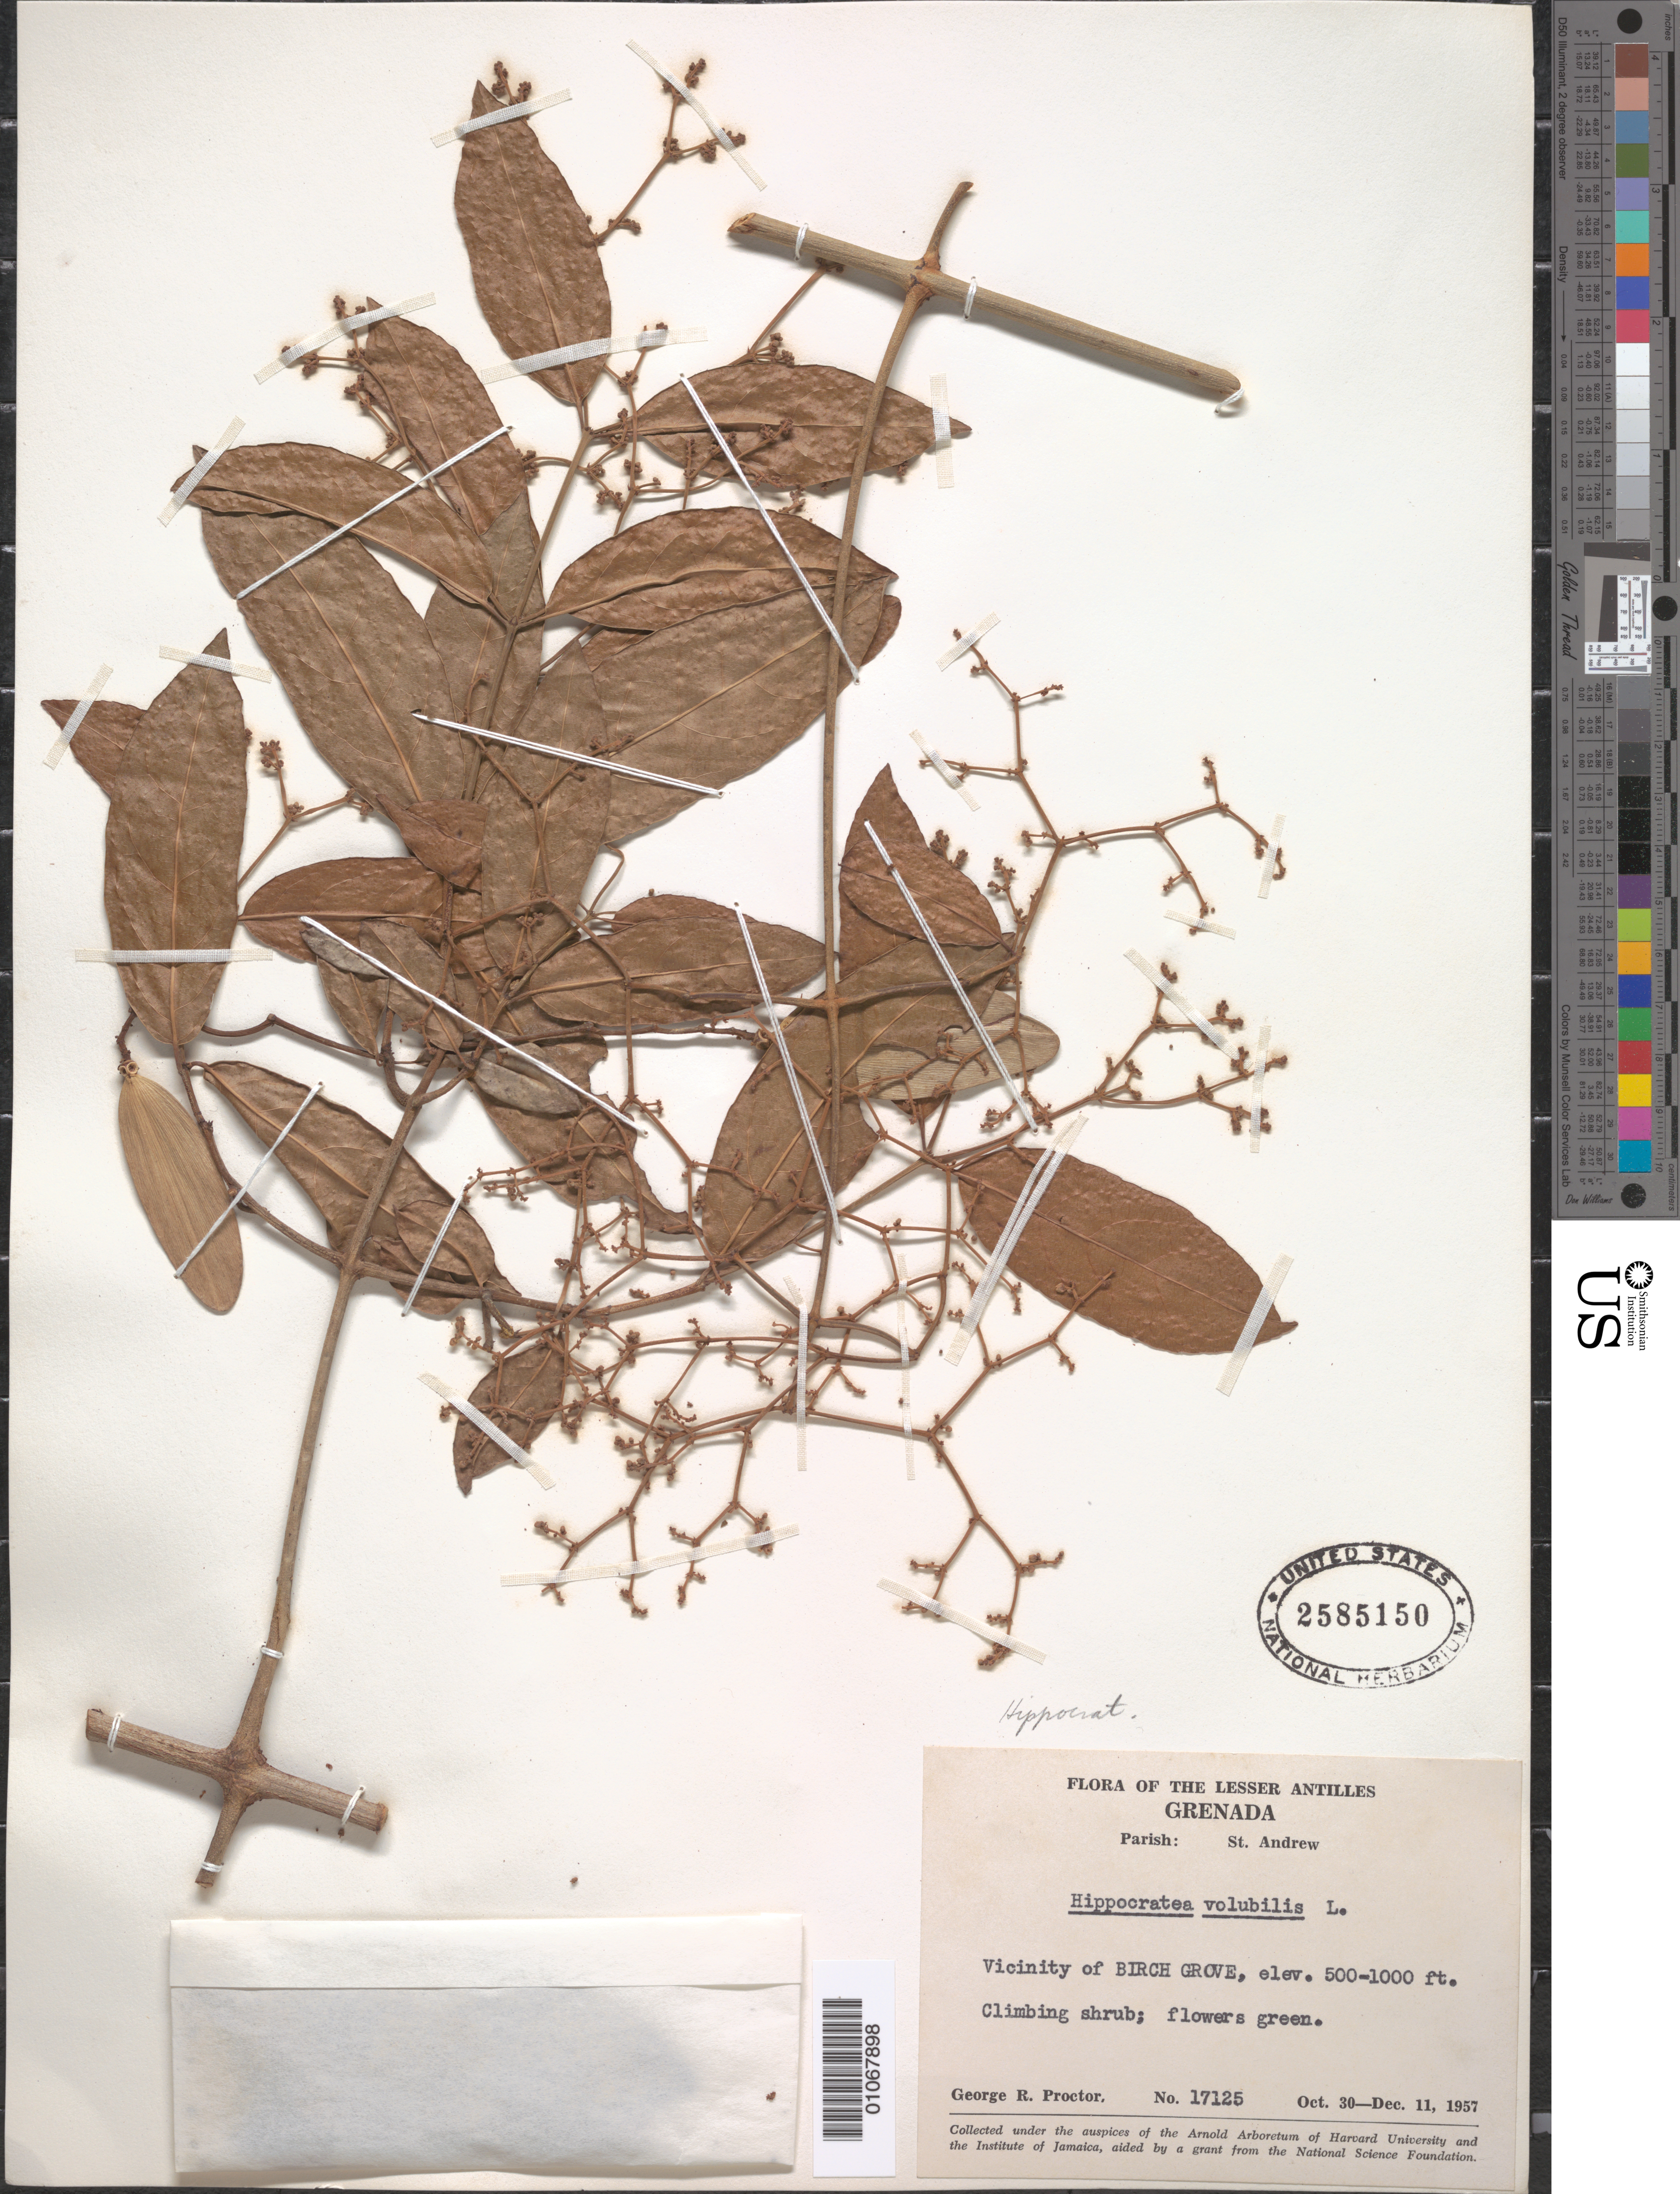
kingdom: Plantae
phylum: Tracheophyta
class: Magnoliopsida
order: Celastrales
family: Celastraceae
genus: Hippocratea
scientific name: Hippocratea volubilis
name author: L.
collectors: G. R. Proctor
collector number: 17125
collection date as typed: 30 Oct 1957 to 11 Dec 1957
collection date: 1957-10-30/1957-12-11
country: Grenada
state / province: Saint Andrew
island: Grenada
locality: Vicinity of Birch Grive.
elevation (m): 152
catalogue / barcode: US 2585150